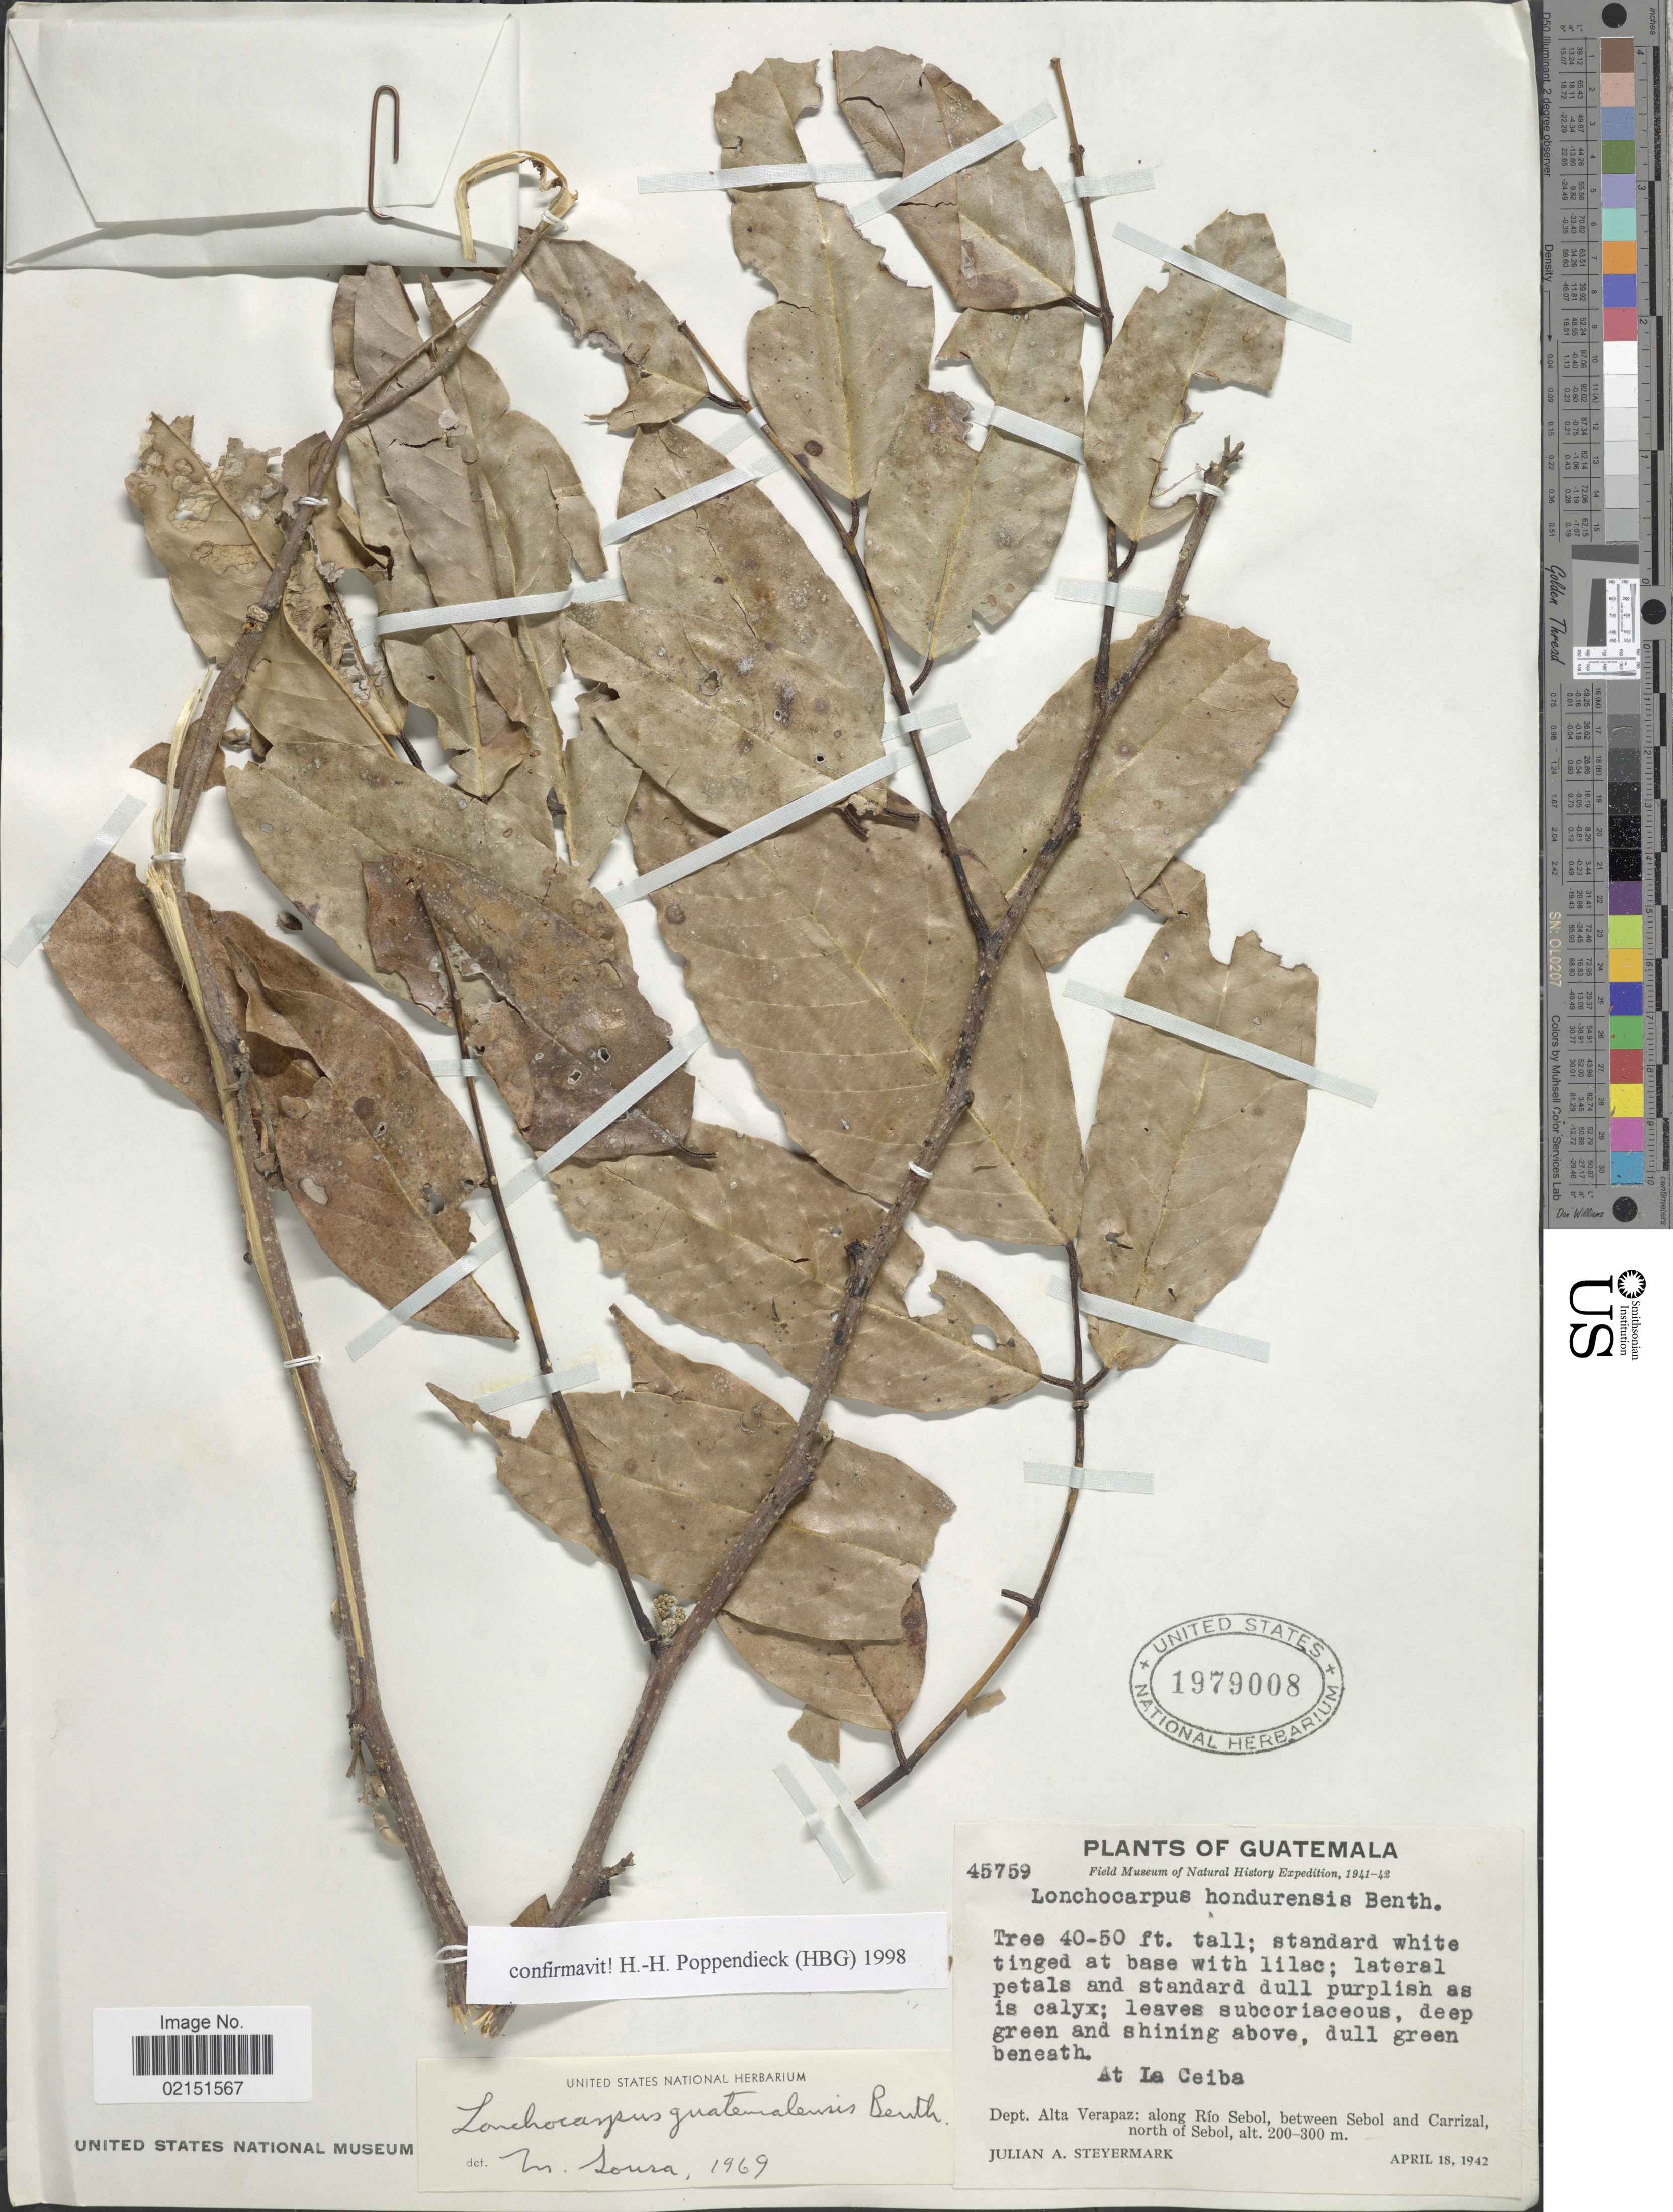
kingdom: Plantae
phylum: Tracheophyta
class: Magnoliopsida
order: Fabales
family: Fabaceae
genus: Lonchocarpus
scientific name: Lonchocarpus guatemalensis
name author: Benth.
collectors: J. Steyermark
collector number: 45759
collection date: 1942-04-18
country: Guatemala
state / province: Alta Verapaz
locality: At La Ceiba. Dept. Alta Verapaz: along Rio Sebol, between Sebol and Carrizal, north of Sebol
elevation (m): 200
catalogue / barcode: US 1979008